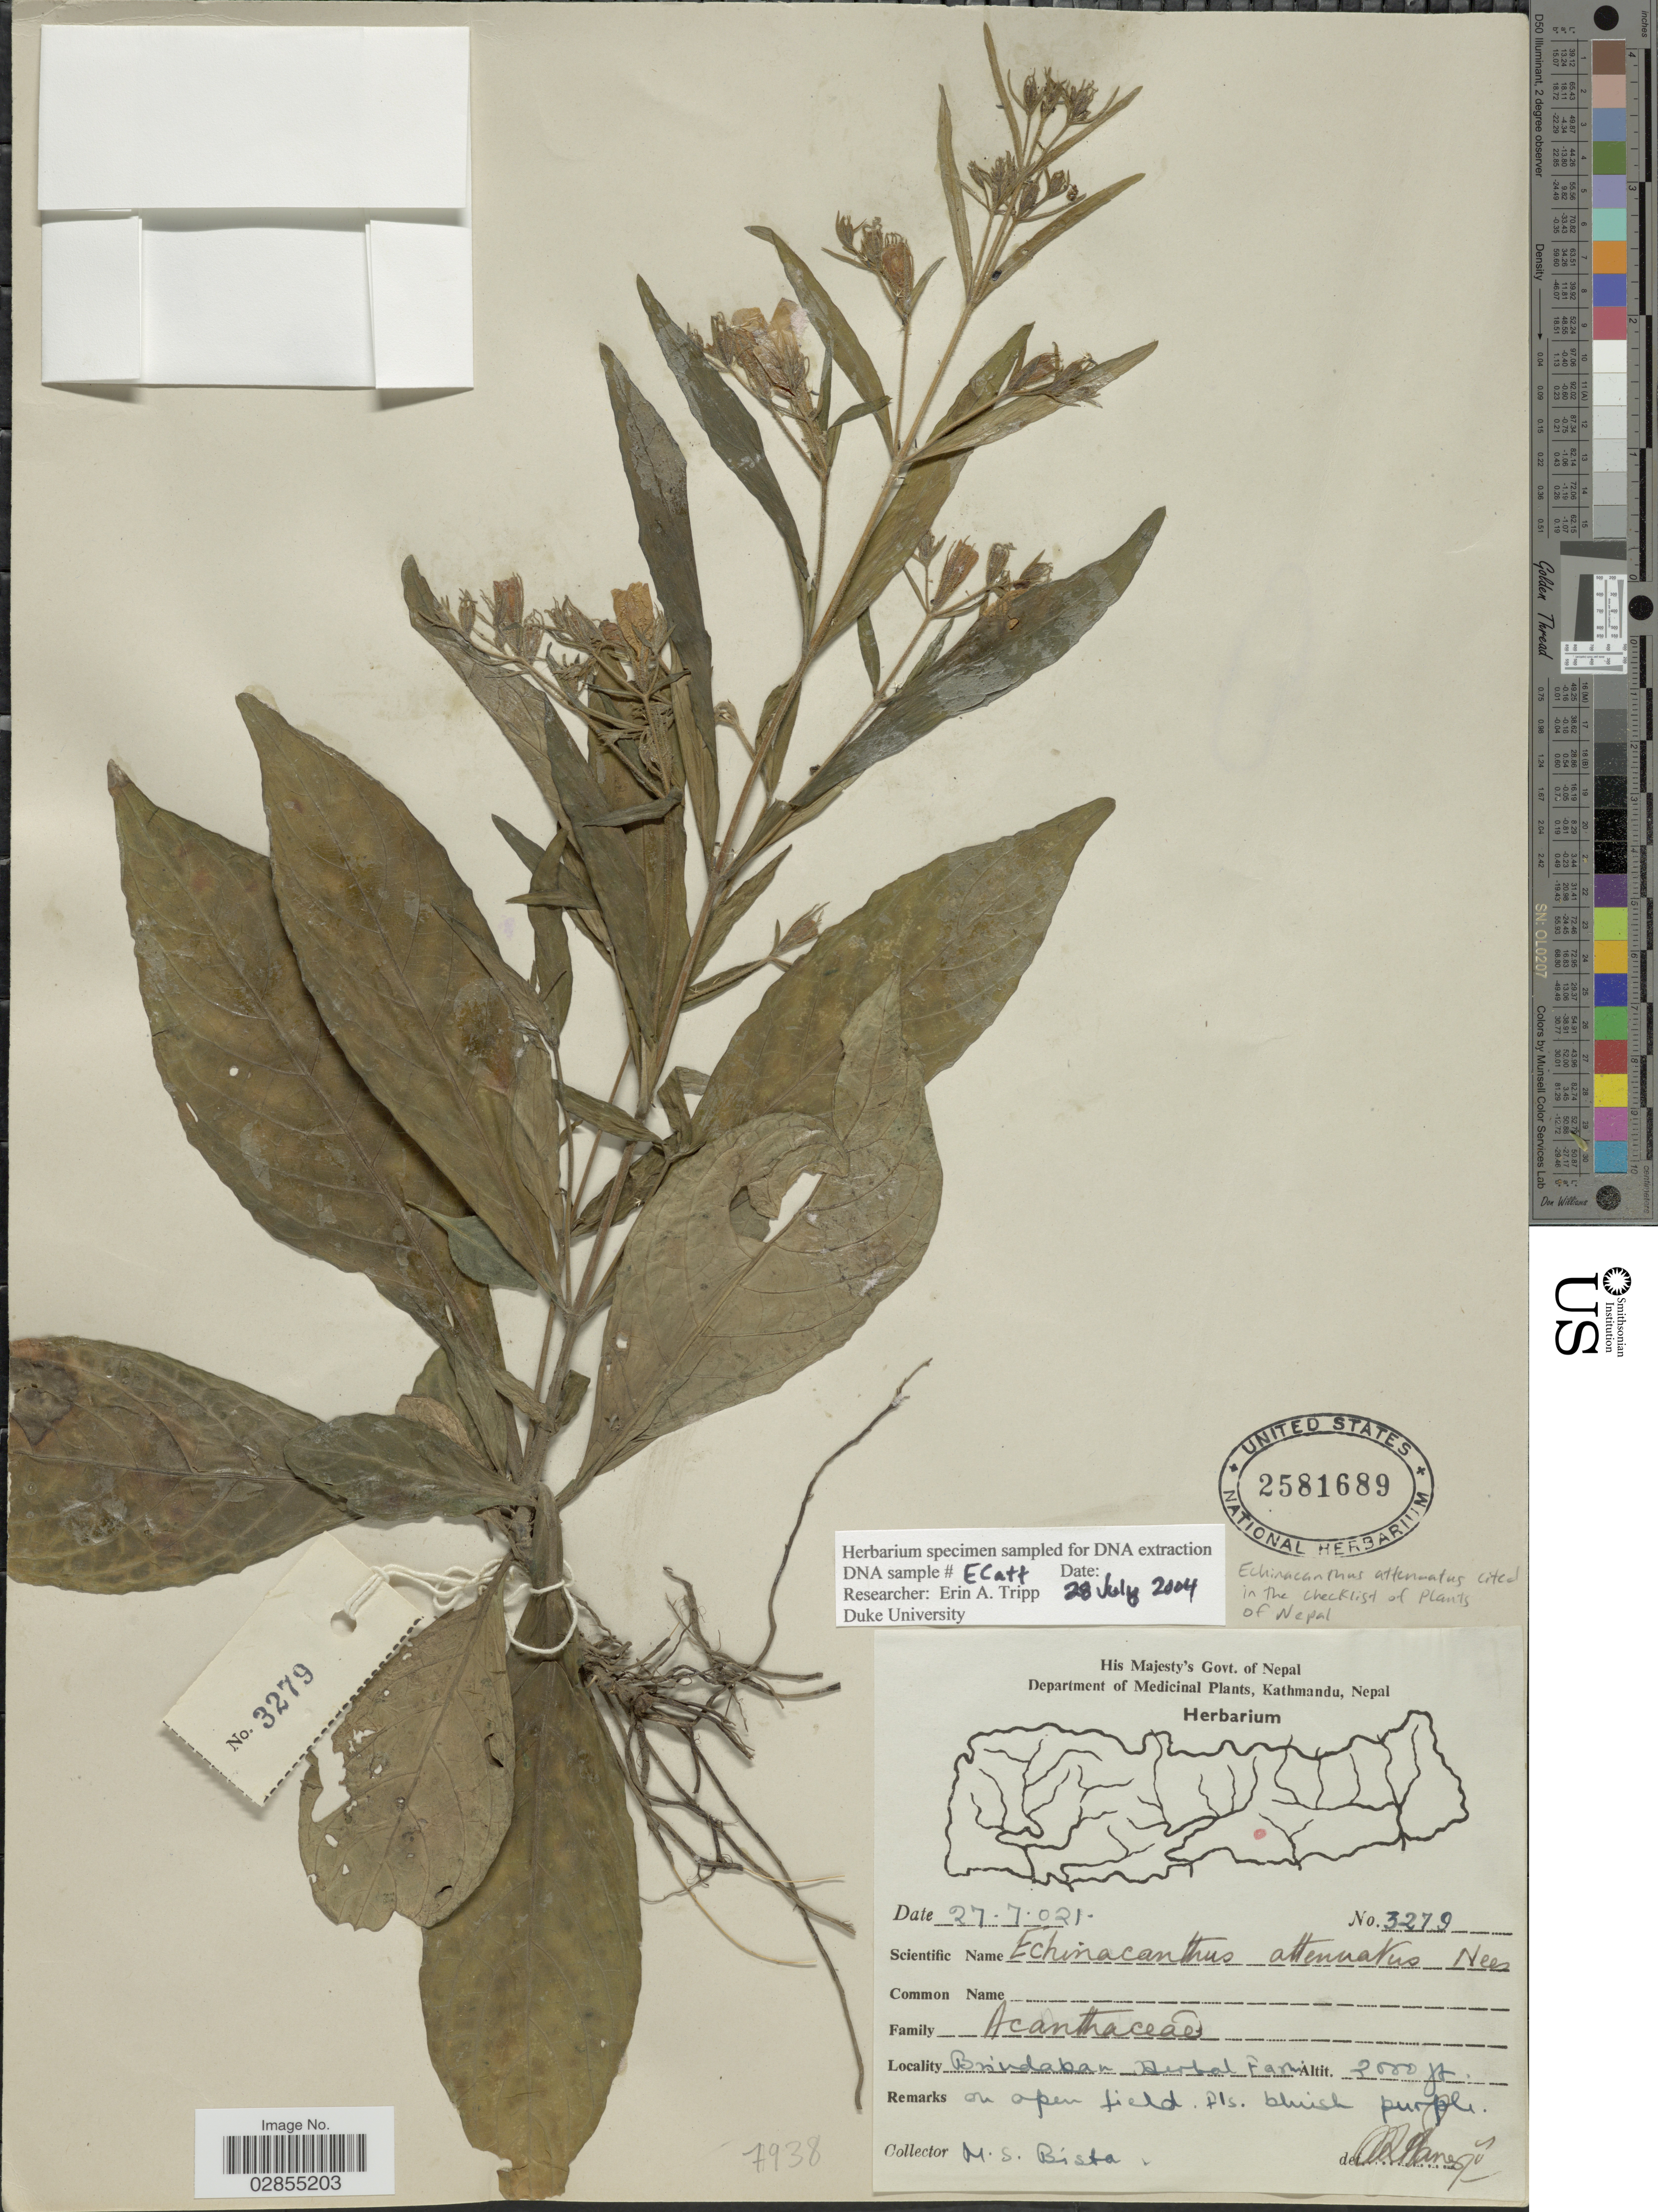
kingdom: Plantae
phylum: Tracheophyta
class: Magnoliopsida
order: Lamiales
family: Acanthaceae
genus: Echinacanthus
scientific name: Echinacanthus attenuatus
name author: Nees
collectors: M. Bista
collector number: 3279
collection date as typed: Transcribed d/m/y: 27/7/21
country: Nepal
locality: Kathmandu. Brindaban Derbal Farm.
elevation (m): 610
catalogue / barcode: US 2581689